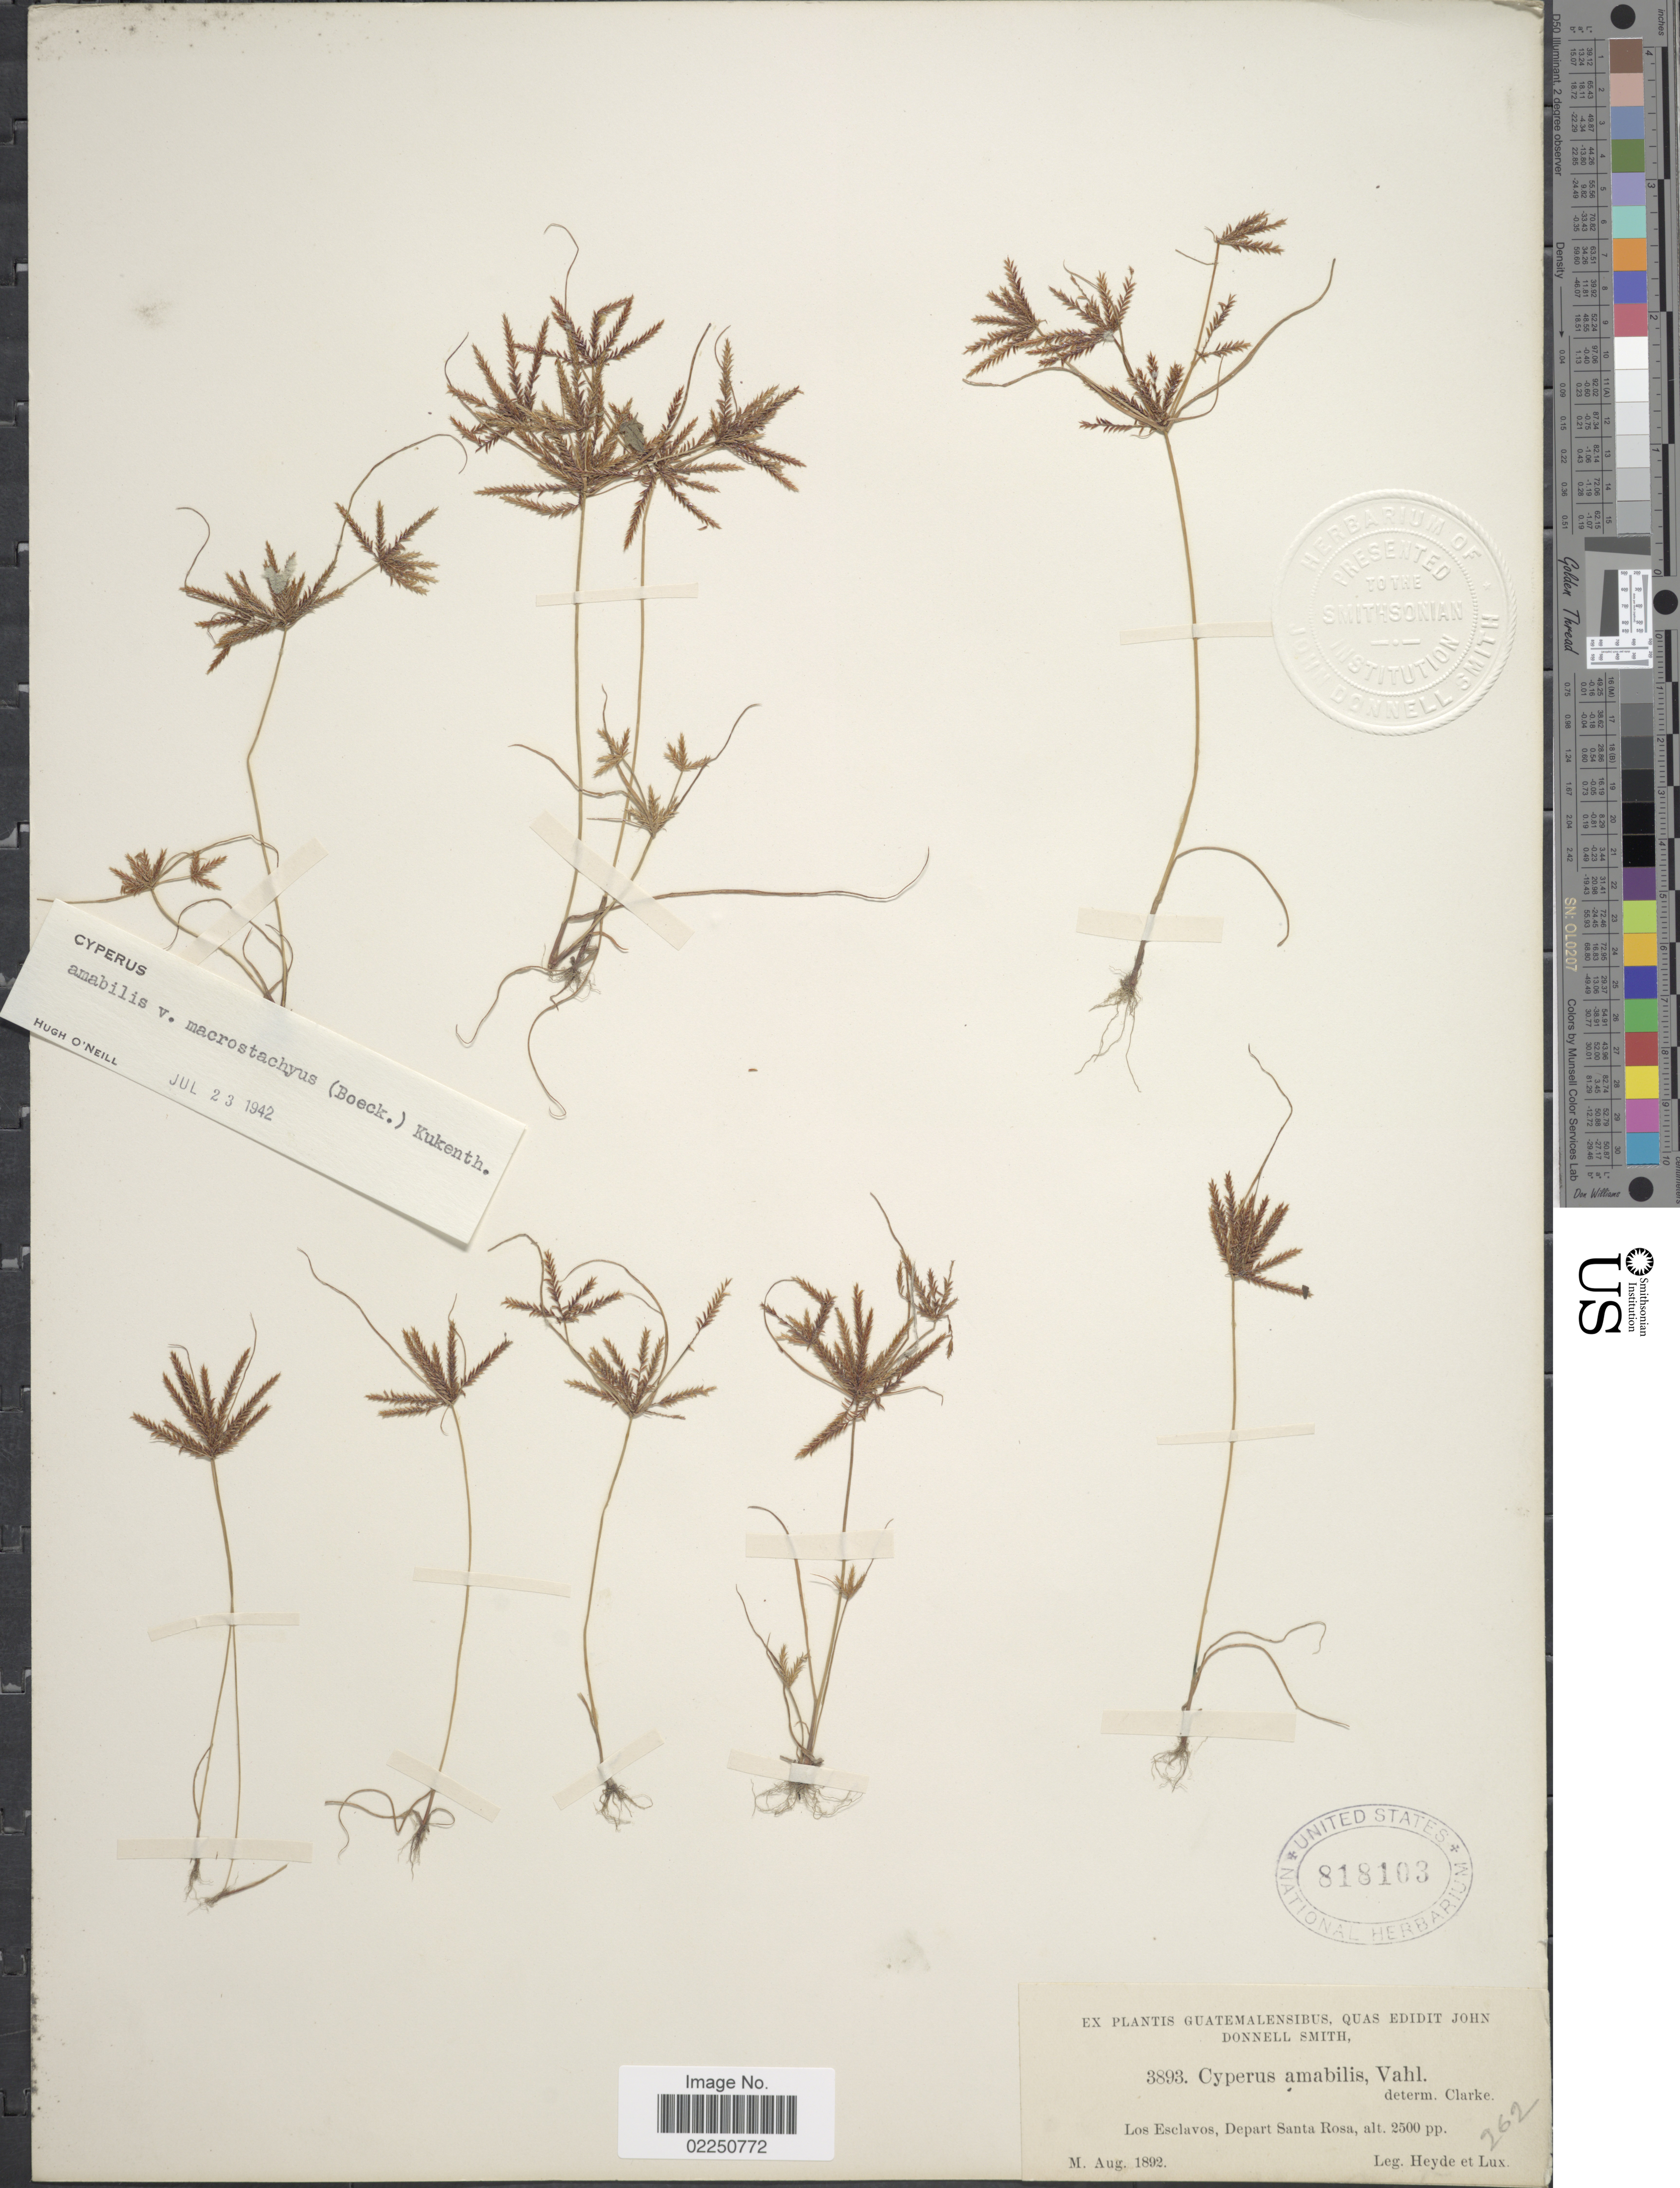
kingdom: Plantae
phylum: Tracheophyta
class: Liliopsida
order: Poales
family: Cyperaceae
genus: Cyperus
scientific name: Cyperus amabilis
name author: Vahl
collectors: Heyde & Lux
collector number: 3893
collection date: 1892-08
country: Guatemala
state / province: Santa Rosa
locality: Guatemalensibus. Los Esclavos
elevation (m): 762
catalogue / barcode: US 818103